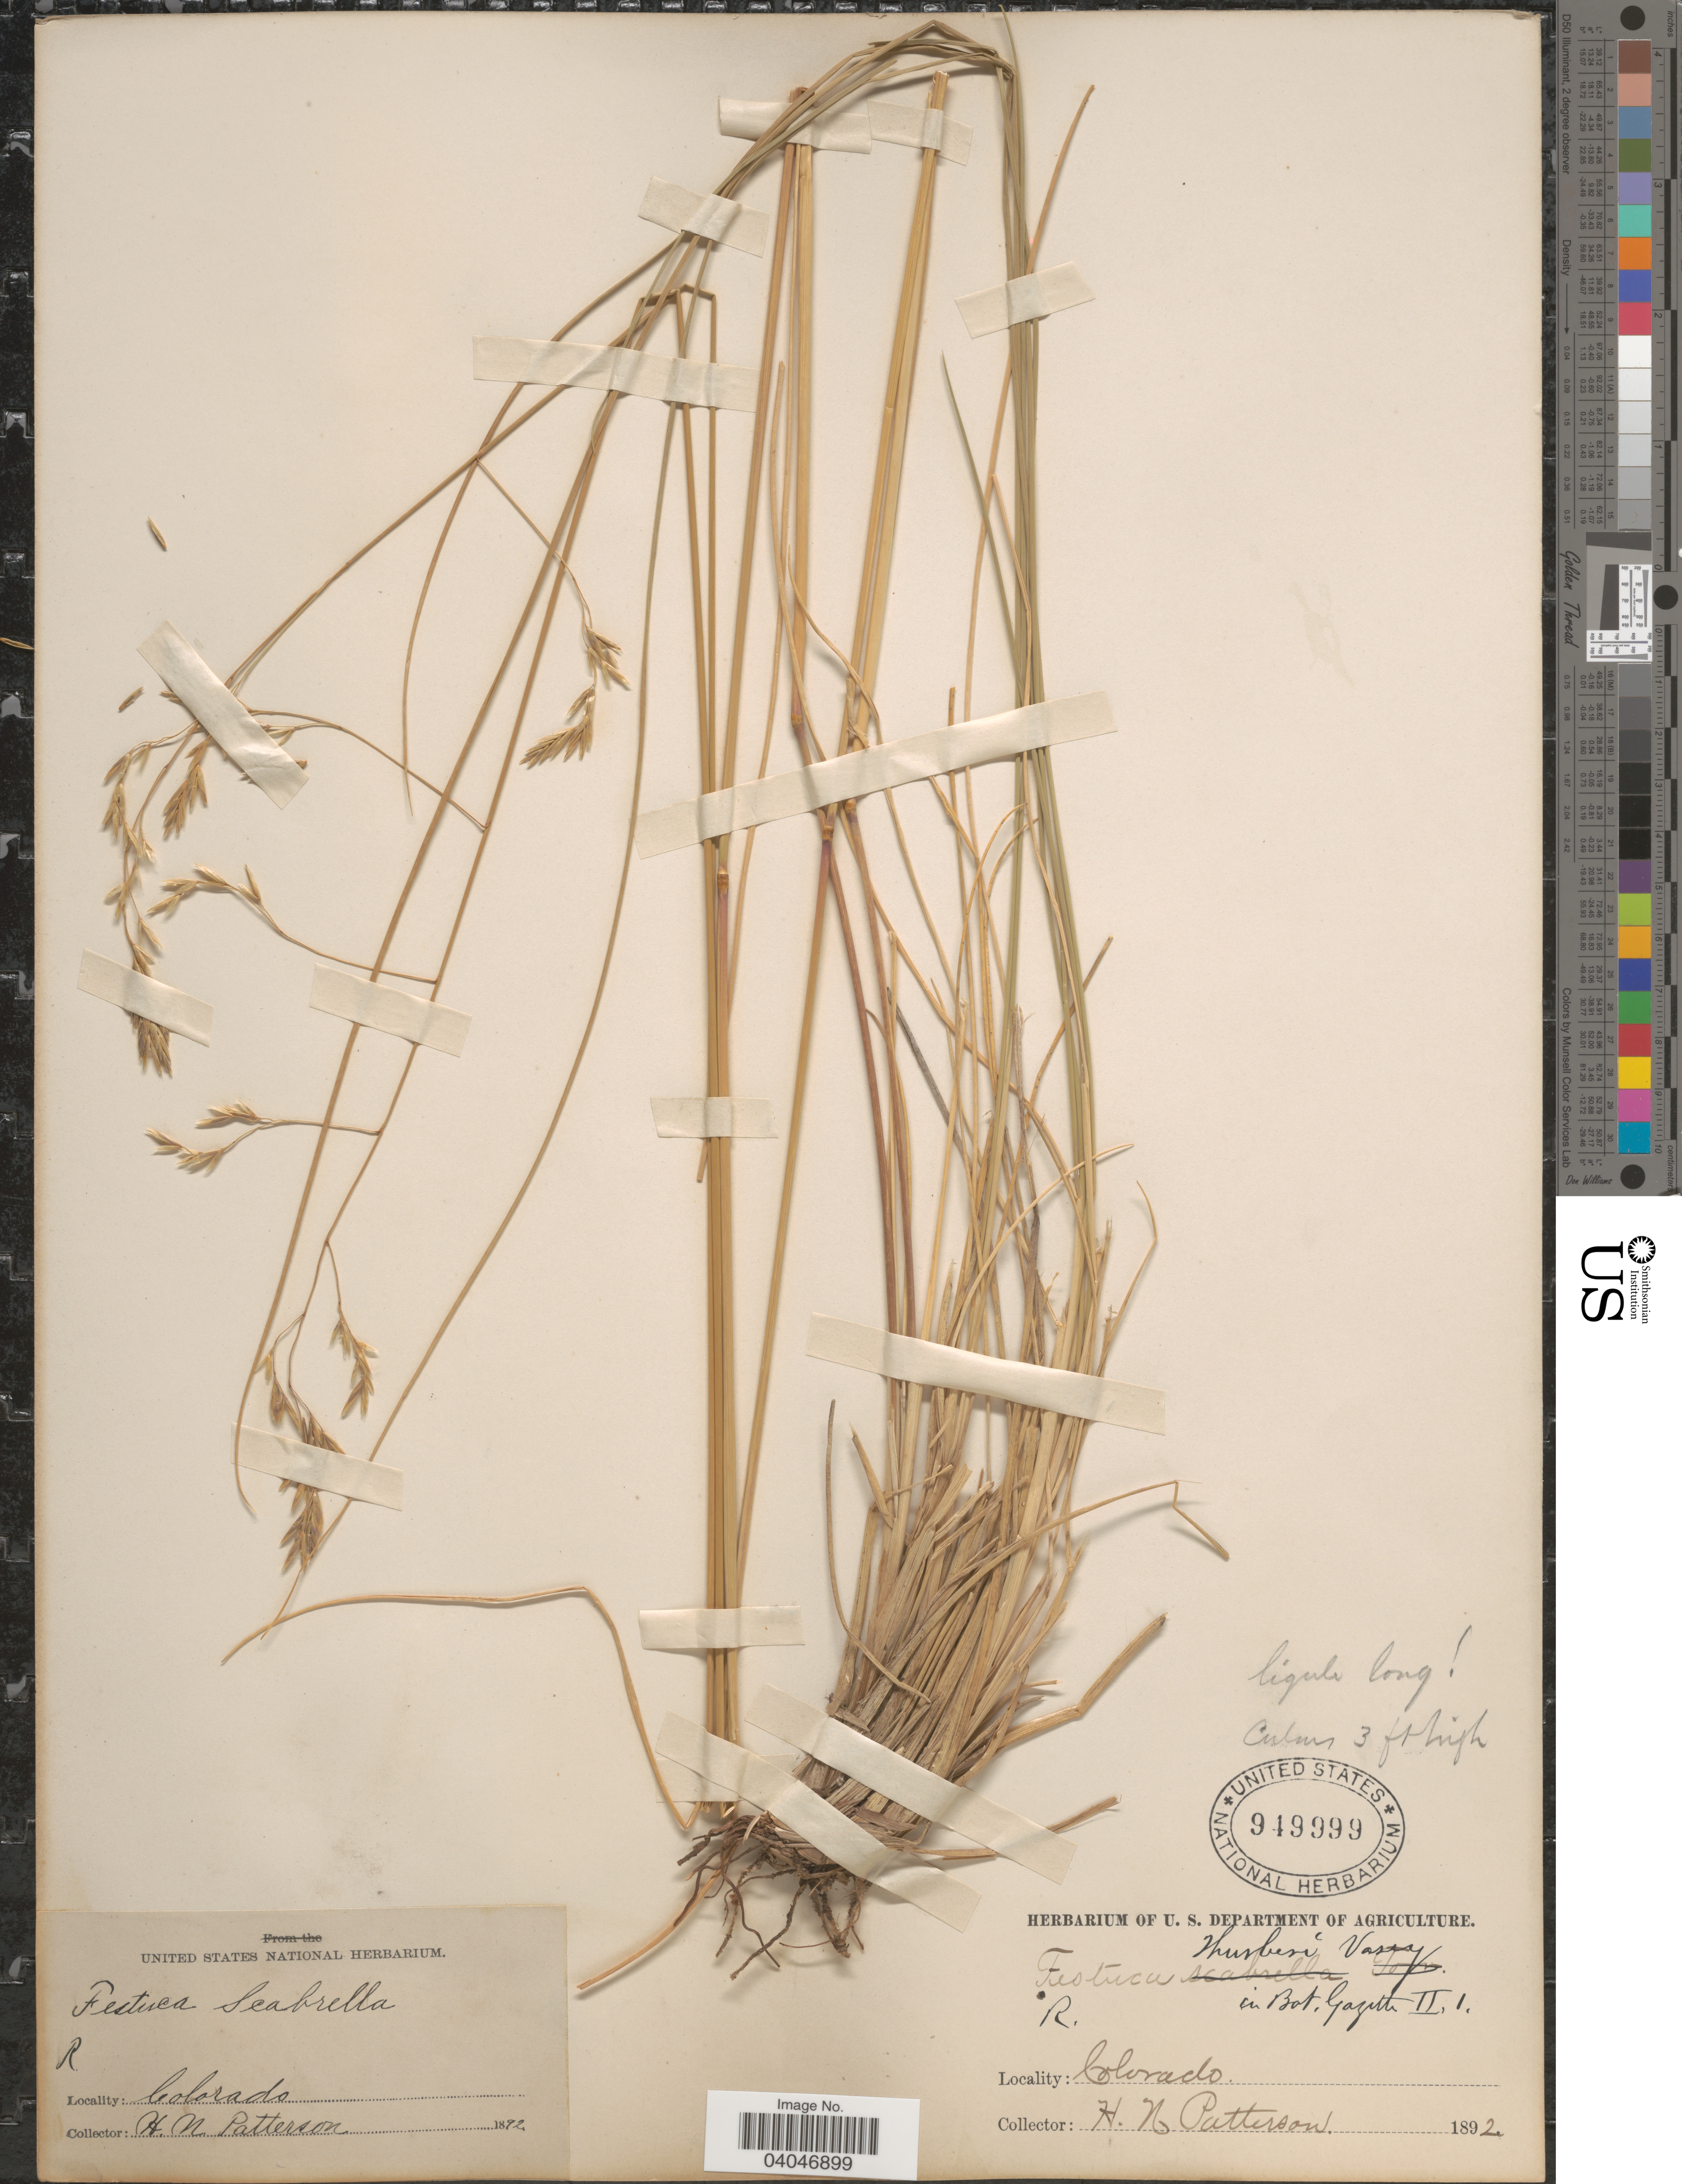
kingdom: Plantae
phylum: Tracheophyta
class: Liliopsida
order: Poales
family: Poaceae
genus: Festuca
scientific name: Festuca thurberi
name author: Vasey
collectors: H. N. Patterson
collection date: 1892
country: United States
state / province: Colorado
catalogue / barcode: US 949999